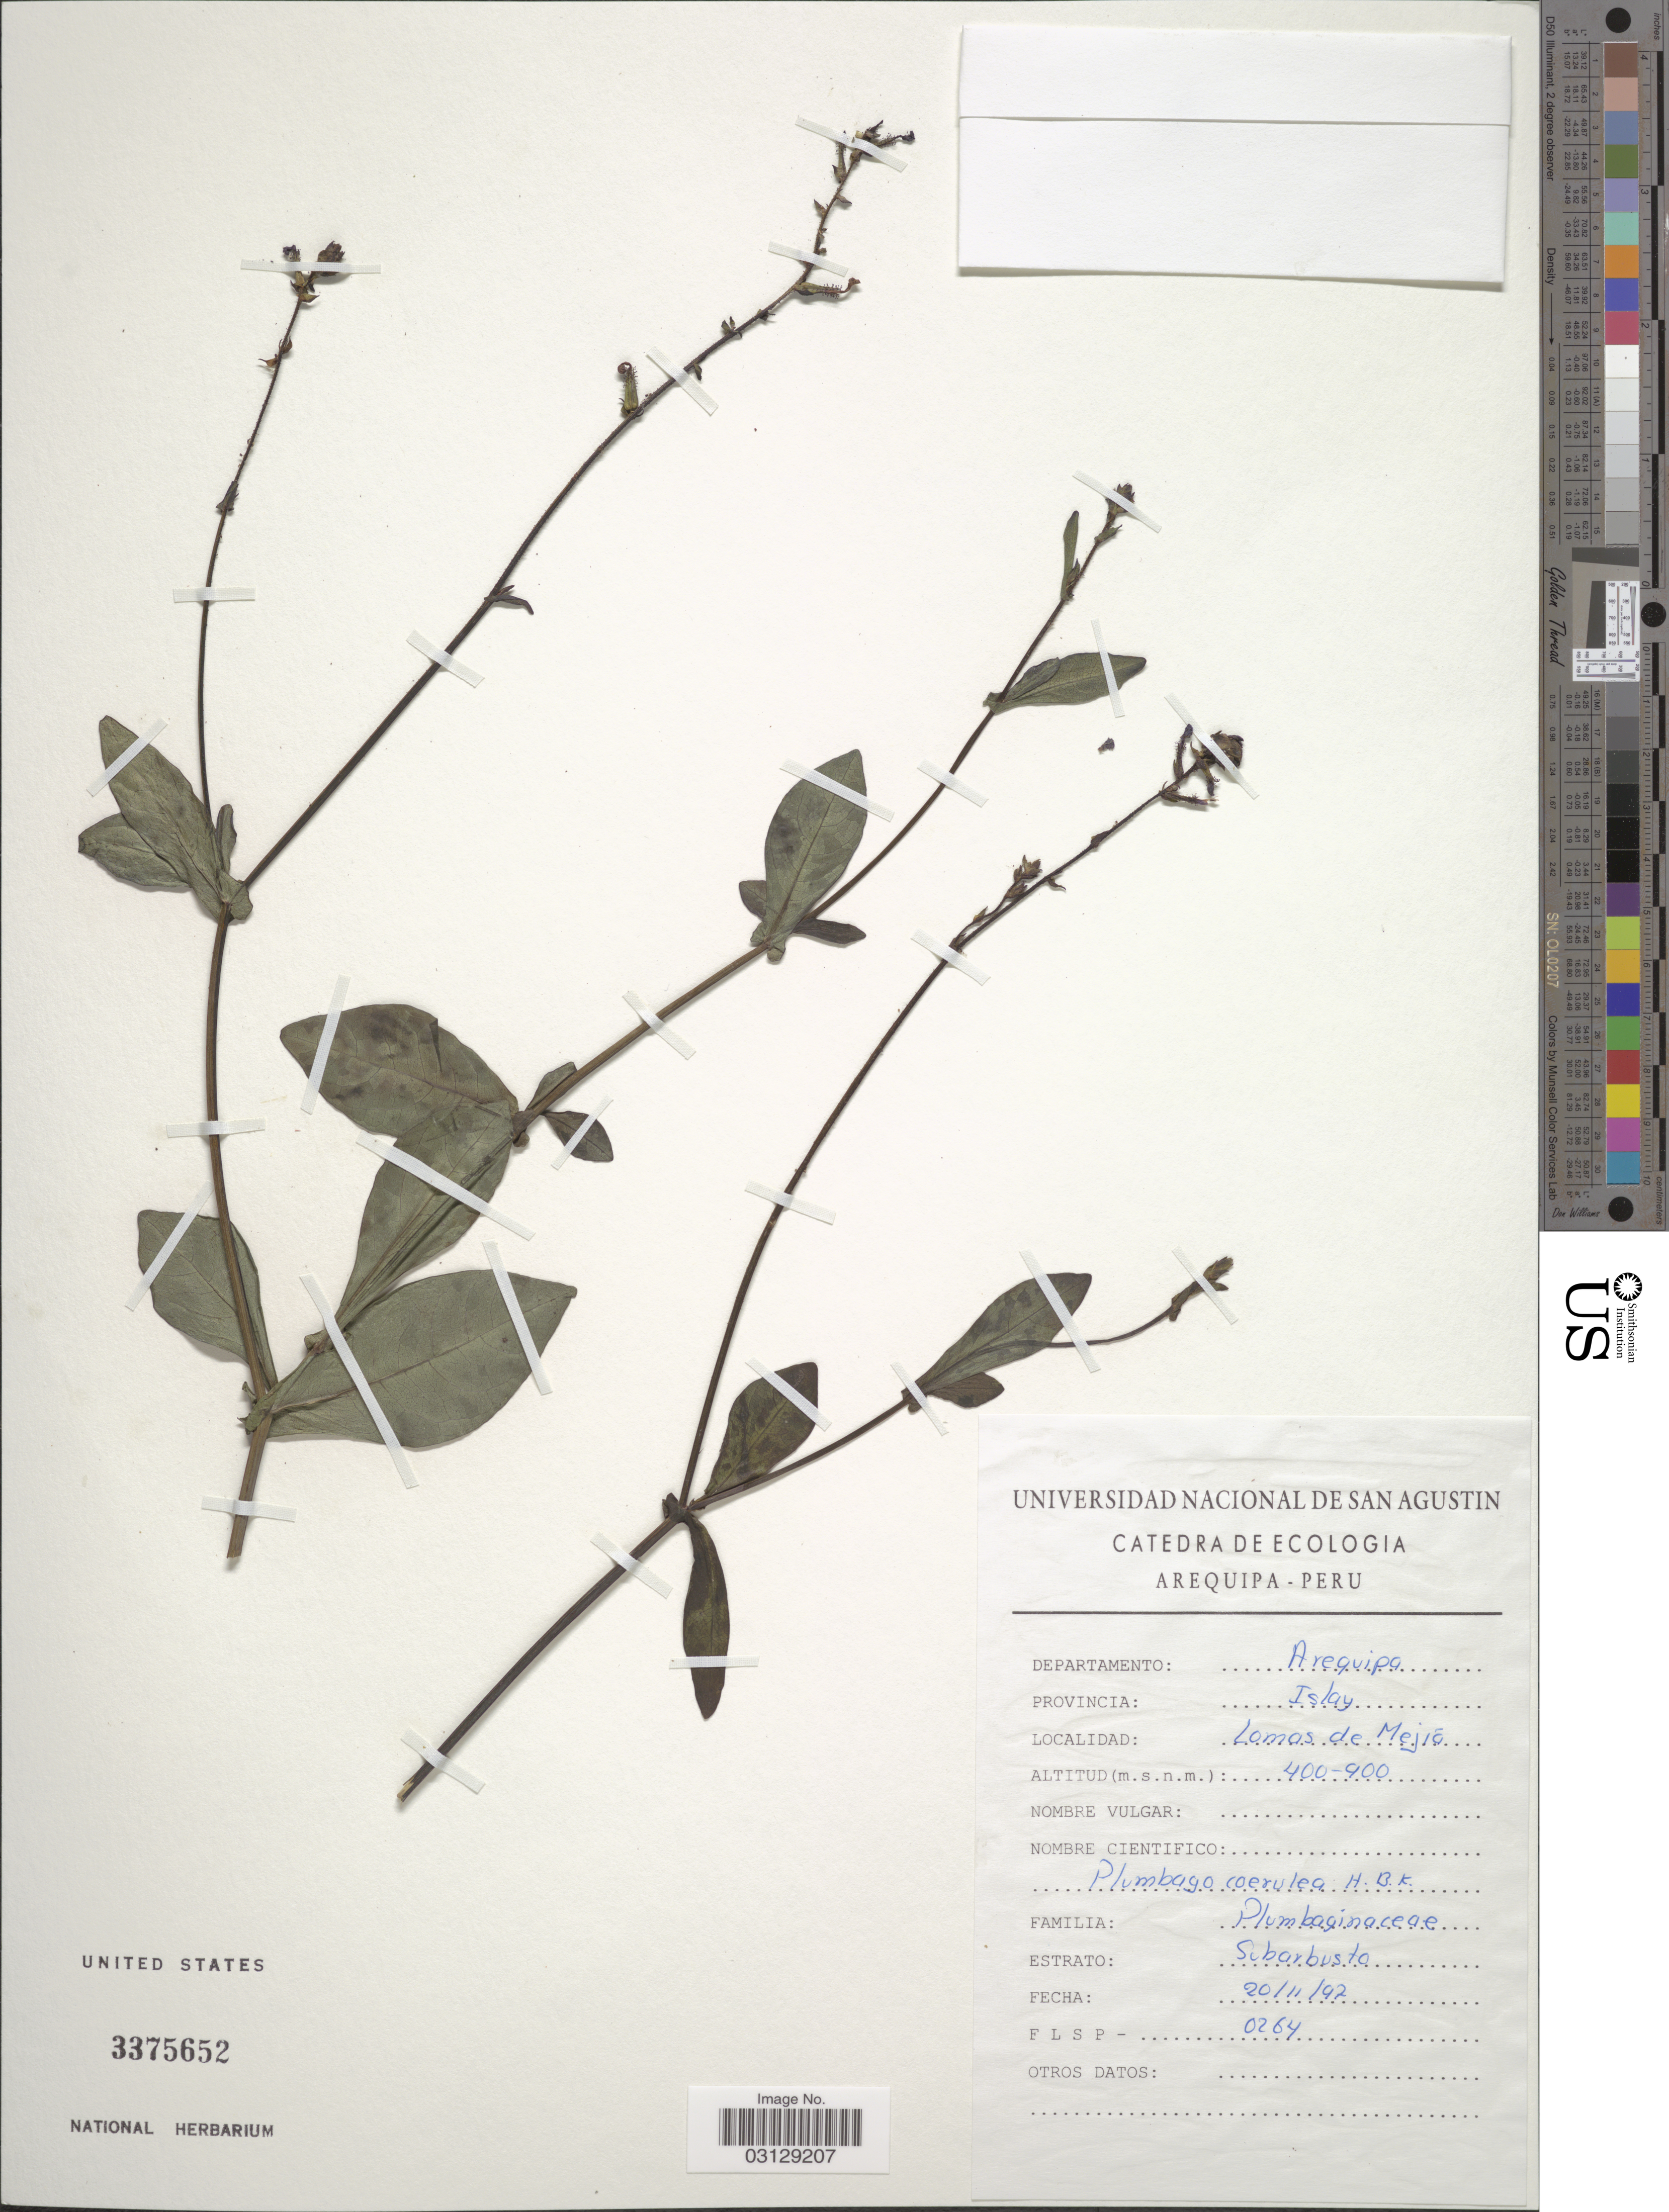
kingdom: Plantae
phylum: Tracheophyta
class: Magnoliopsida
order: Caryophyllales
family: Plumbaginaceae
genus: Plumbago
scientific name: Plumbago coerulea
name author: Auct.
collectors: F. L. S. P.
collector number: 0264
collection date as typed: Transcribed d/m/y: 20/11/97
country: Peru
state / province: Arequipa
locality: Departamento: Arequipa. Provincia: Islay. Lomas de Mejía.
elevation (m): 400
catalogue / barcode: US 3375652